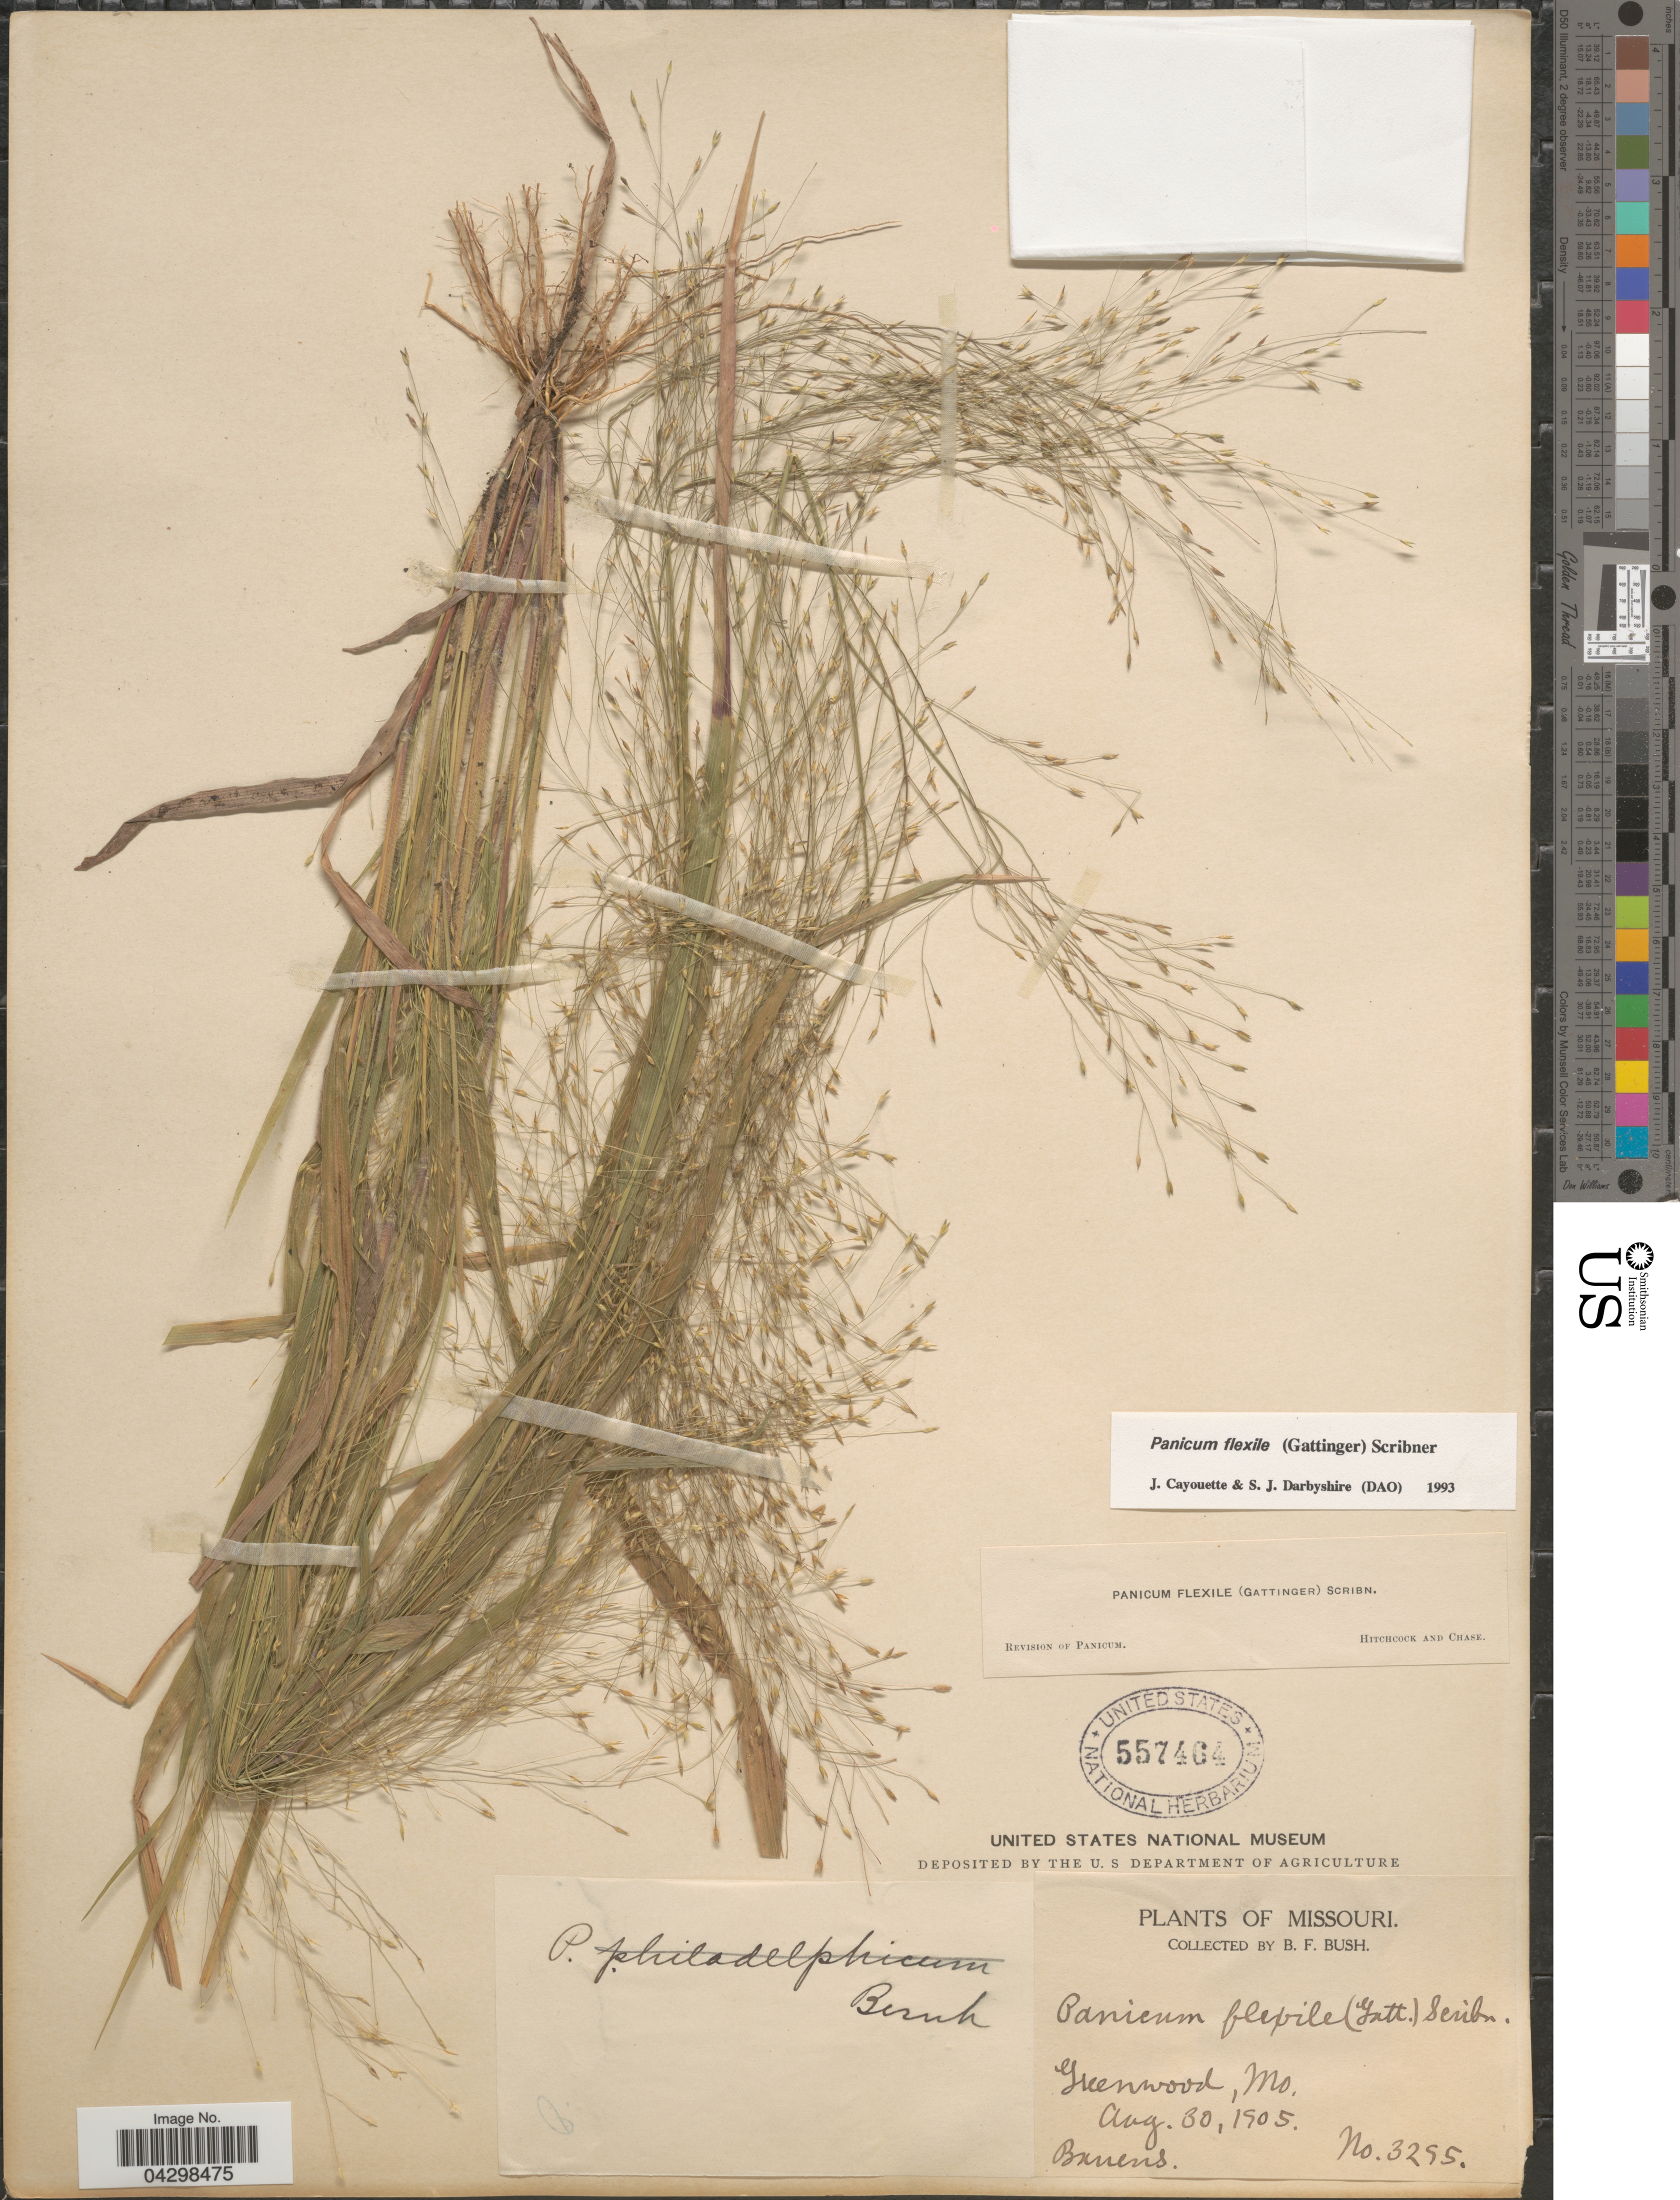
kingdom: Plantae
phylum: Tracheophyta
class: Liliopsida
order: Poales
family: Poaceae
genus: Panicum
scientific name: Panicum flexile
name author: (Gatt.) Scribn.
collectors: B. F. Bush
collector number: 3295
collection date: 1905-08-30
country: United States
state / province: Missouri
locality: Greenwood.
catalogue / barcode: US 557404